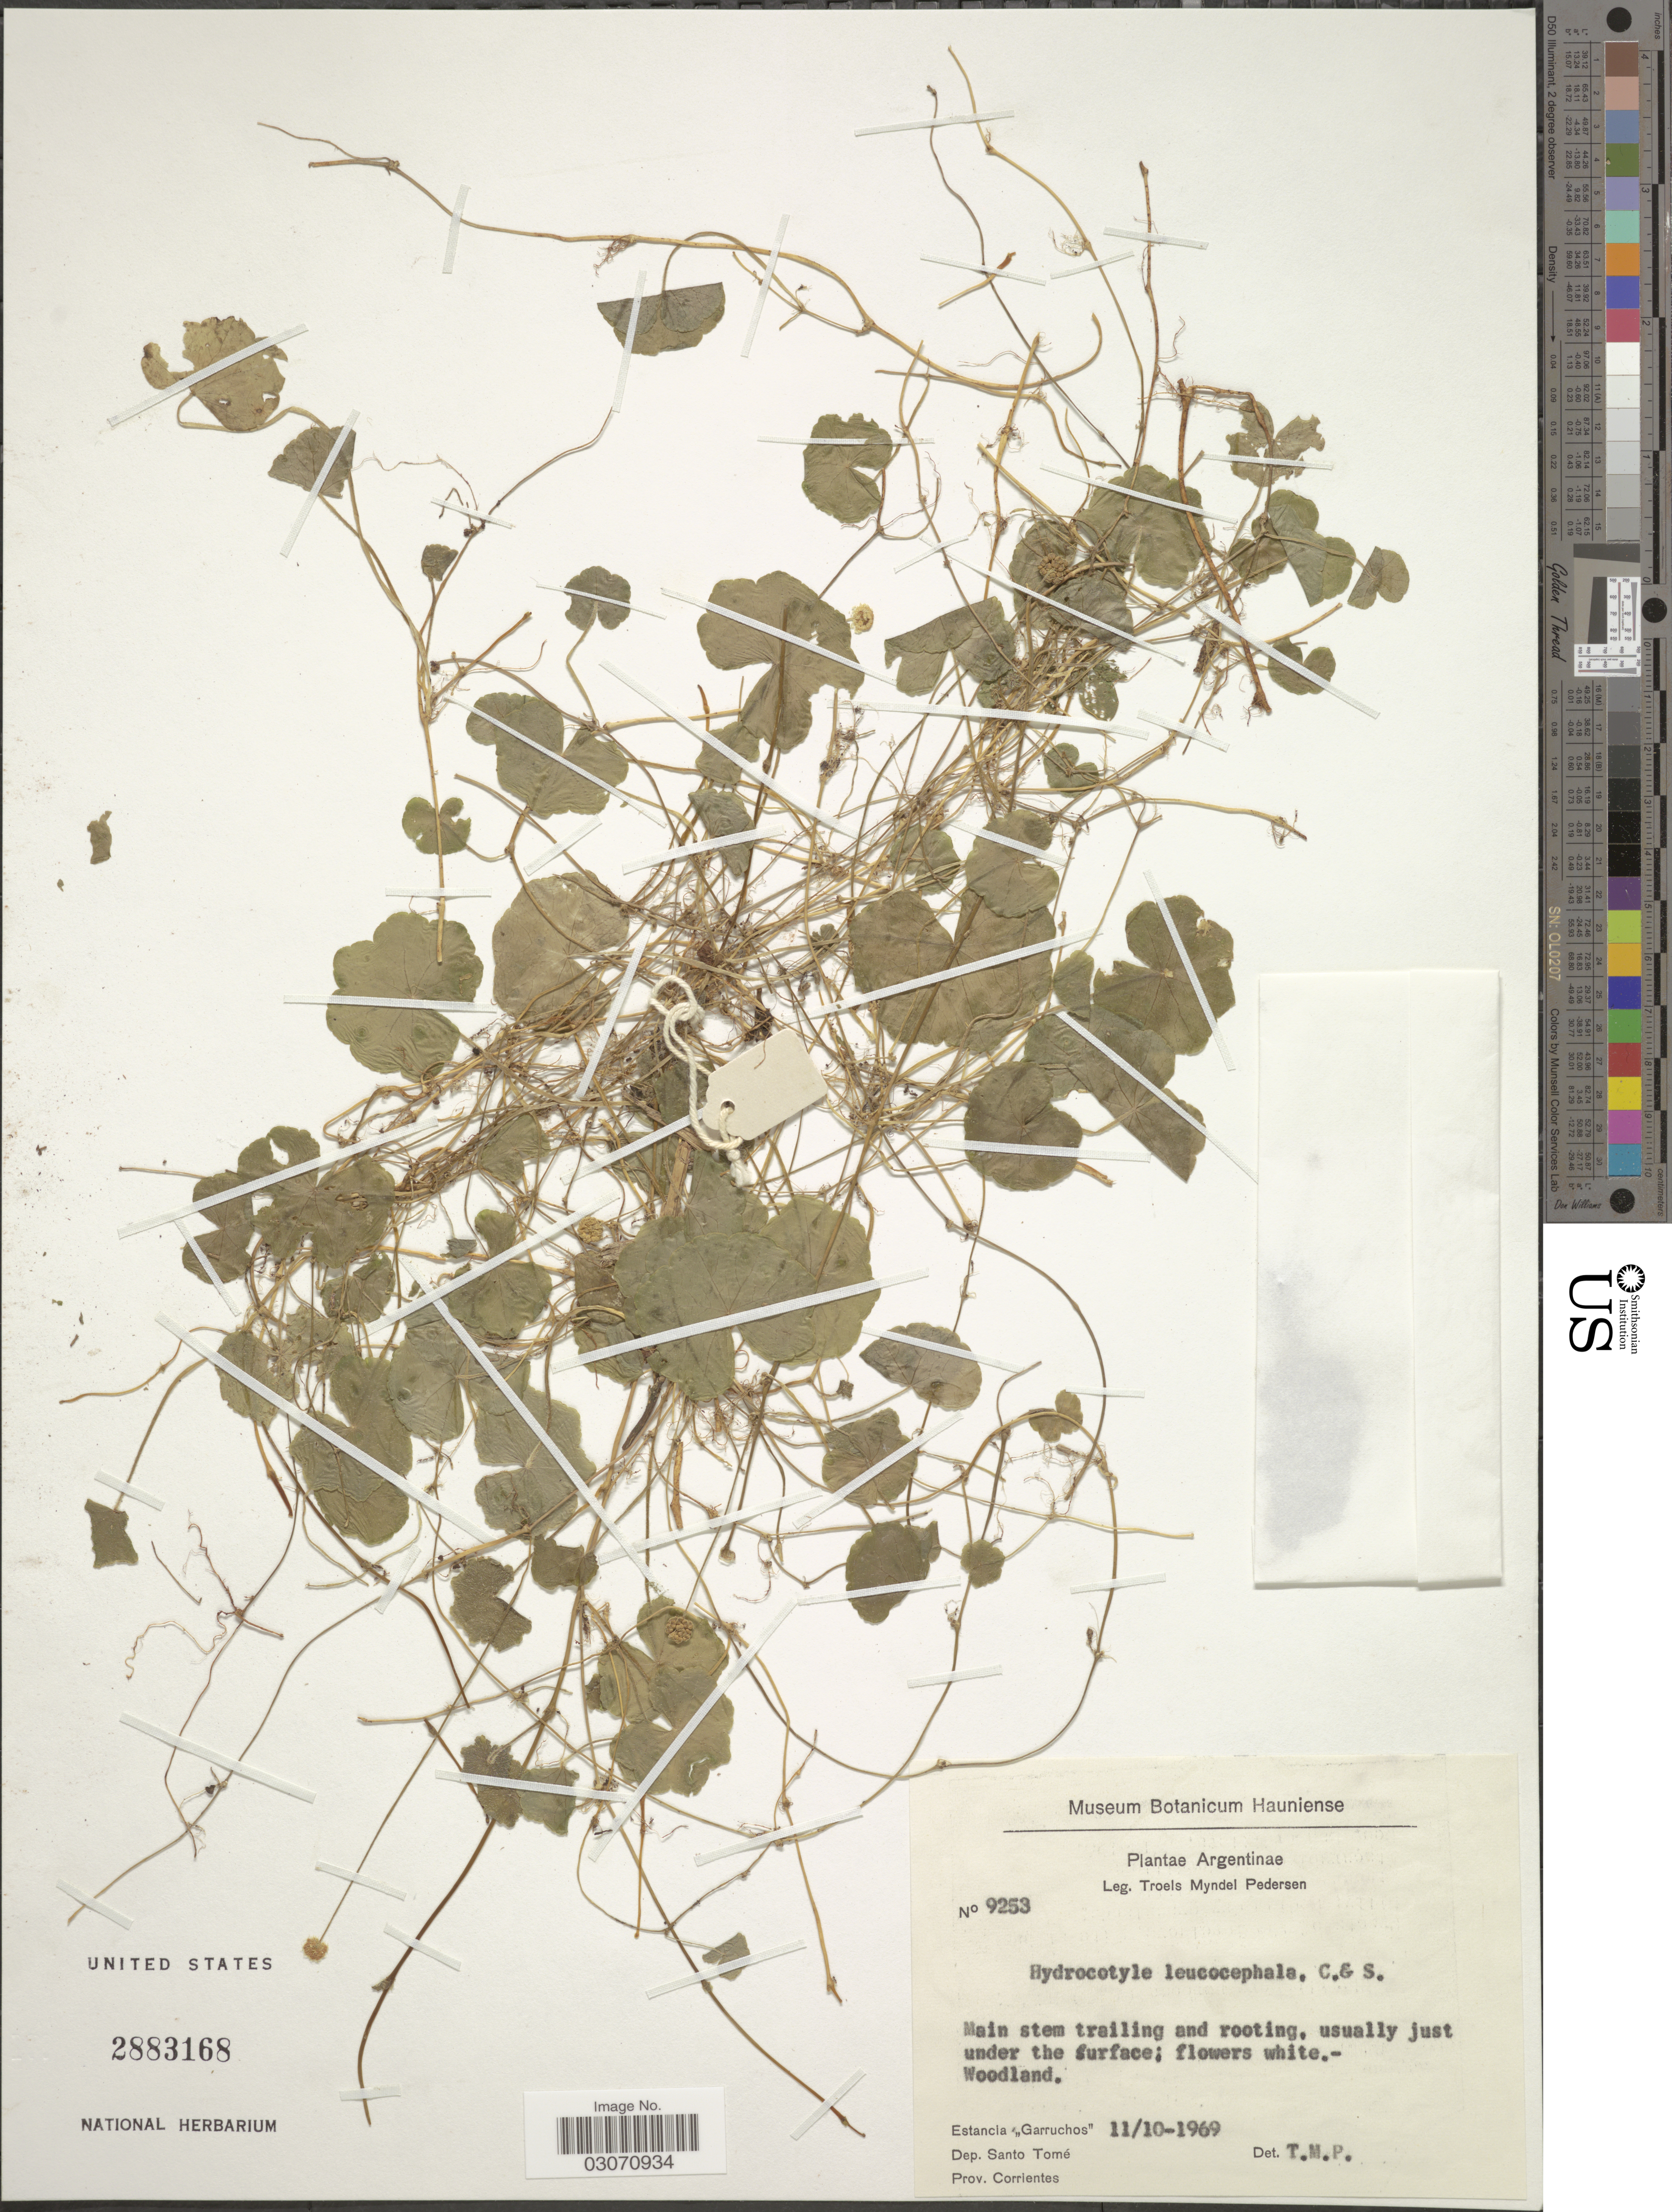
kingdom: Plantae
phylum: Tracheophyta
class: Magnoliopsida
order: Apiales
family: Araliaceae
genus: Hydrocotyle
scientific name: Hydrocotyle leucocephala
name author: Cham. & Schltdl.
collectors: T. Pederson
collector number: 9253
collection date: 1969-10-11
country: Argentina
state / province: Corrientes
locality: Estancia "Garruchos" Dep. Santo Tomé.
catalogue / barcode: US 2883168